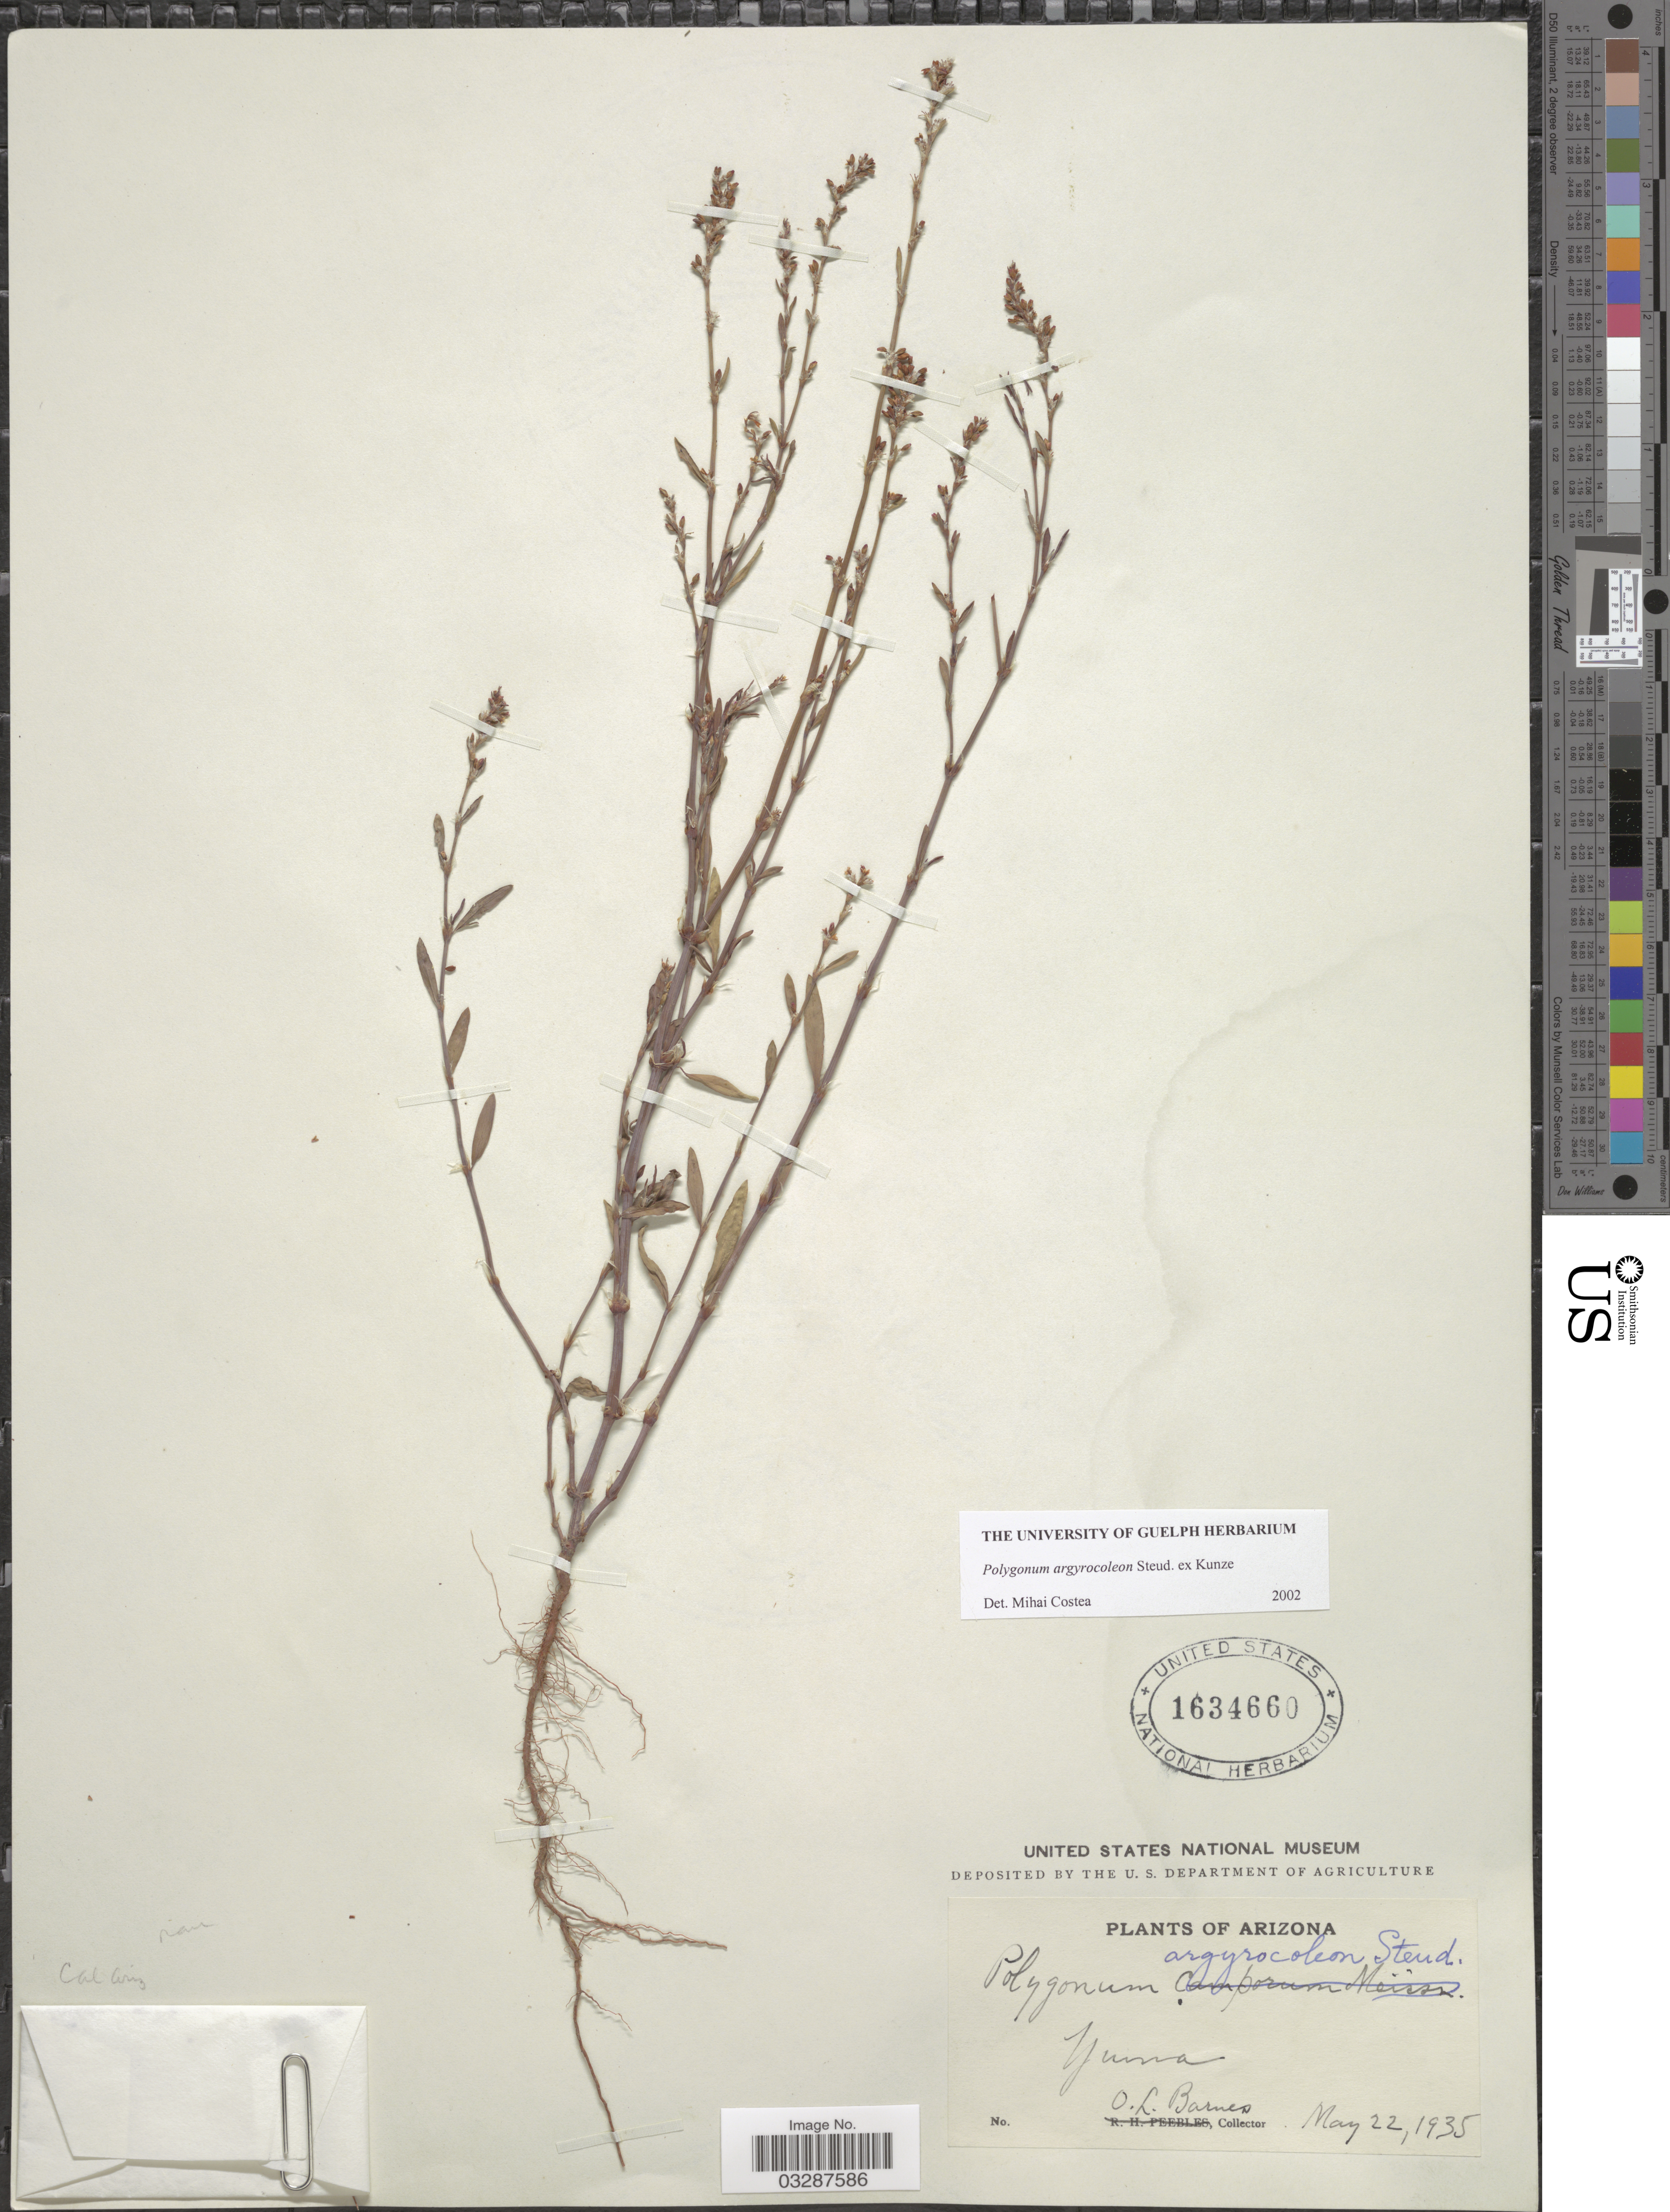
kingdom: Plantae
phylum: Tracheophyta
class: Magnoliopsida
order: Caryophyllales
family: Polygonaceae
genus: Polygonum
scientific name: Polygonum argyrocoleon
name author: Steud. ex Kunze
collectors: O. Barnes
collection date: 1935-05-22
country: United States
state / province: Arizona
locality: Yuma.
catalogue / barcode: US 1634660